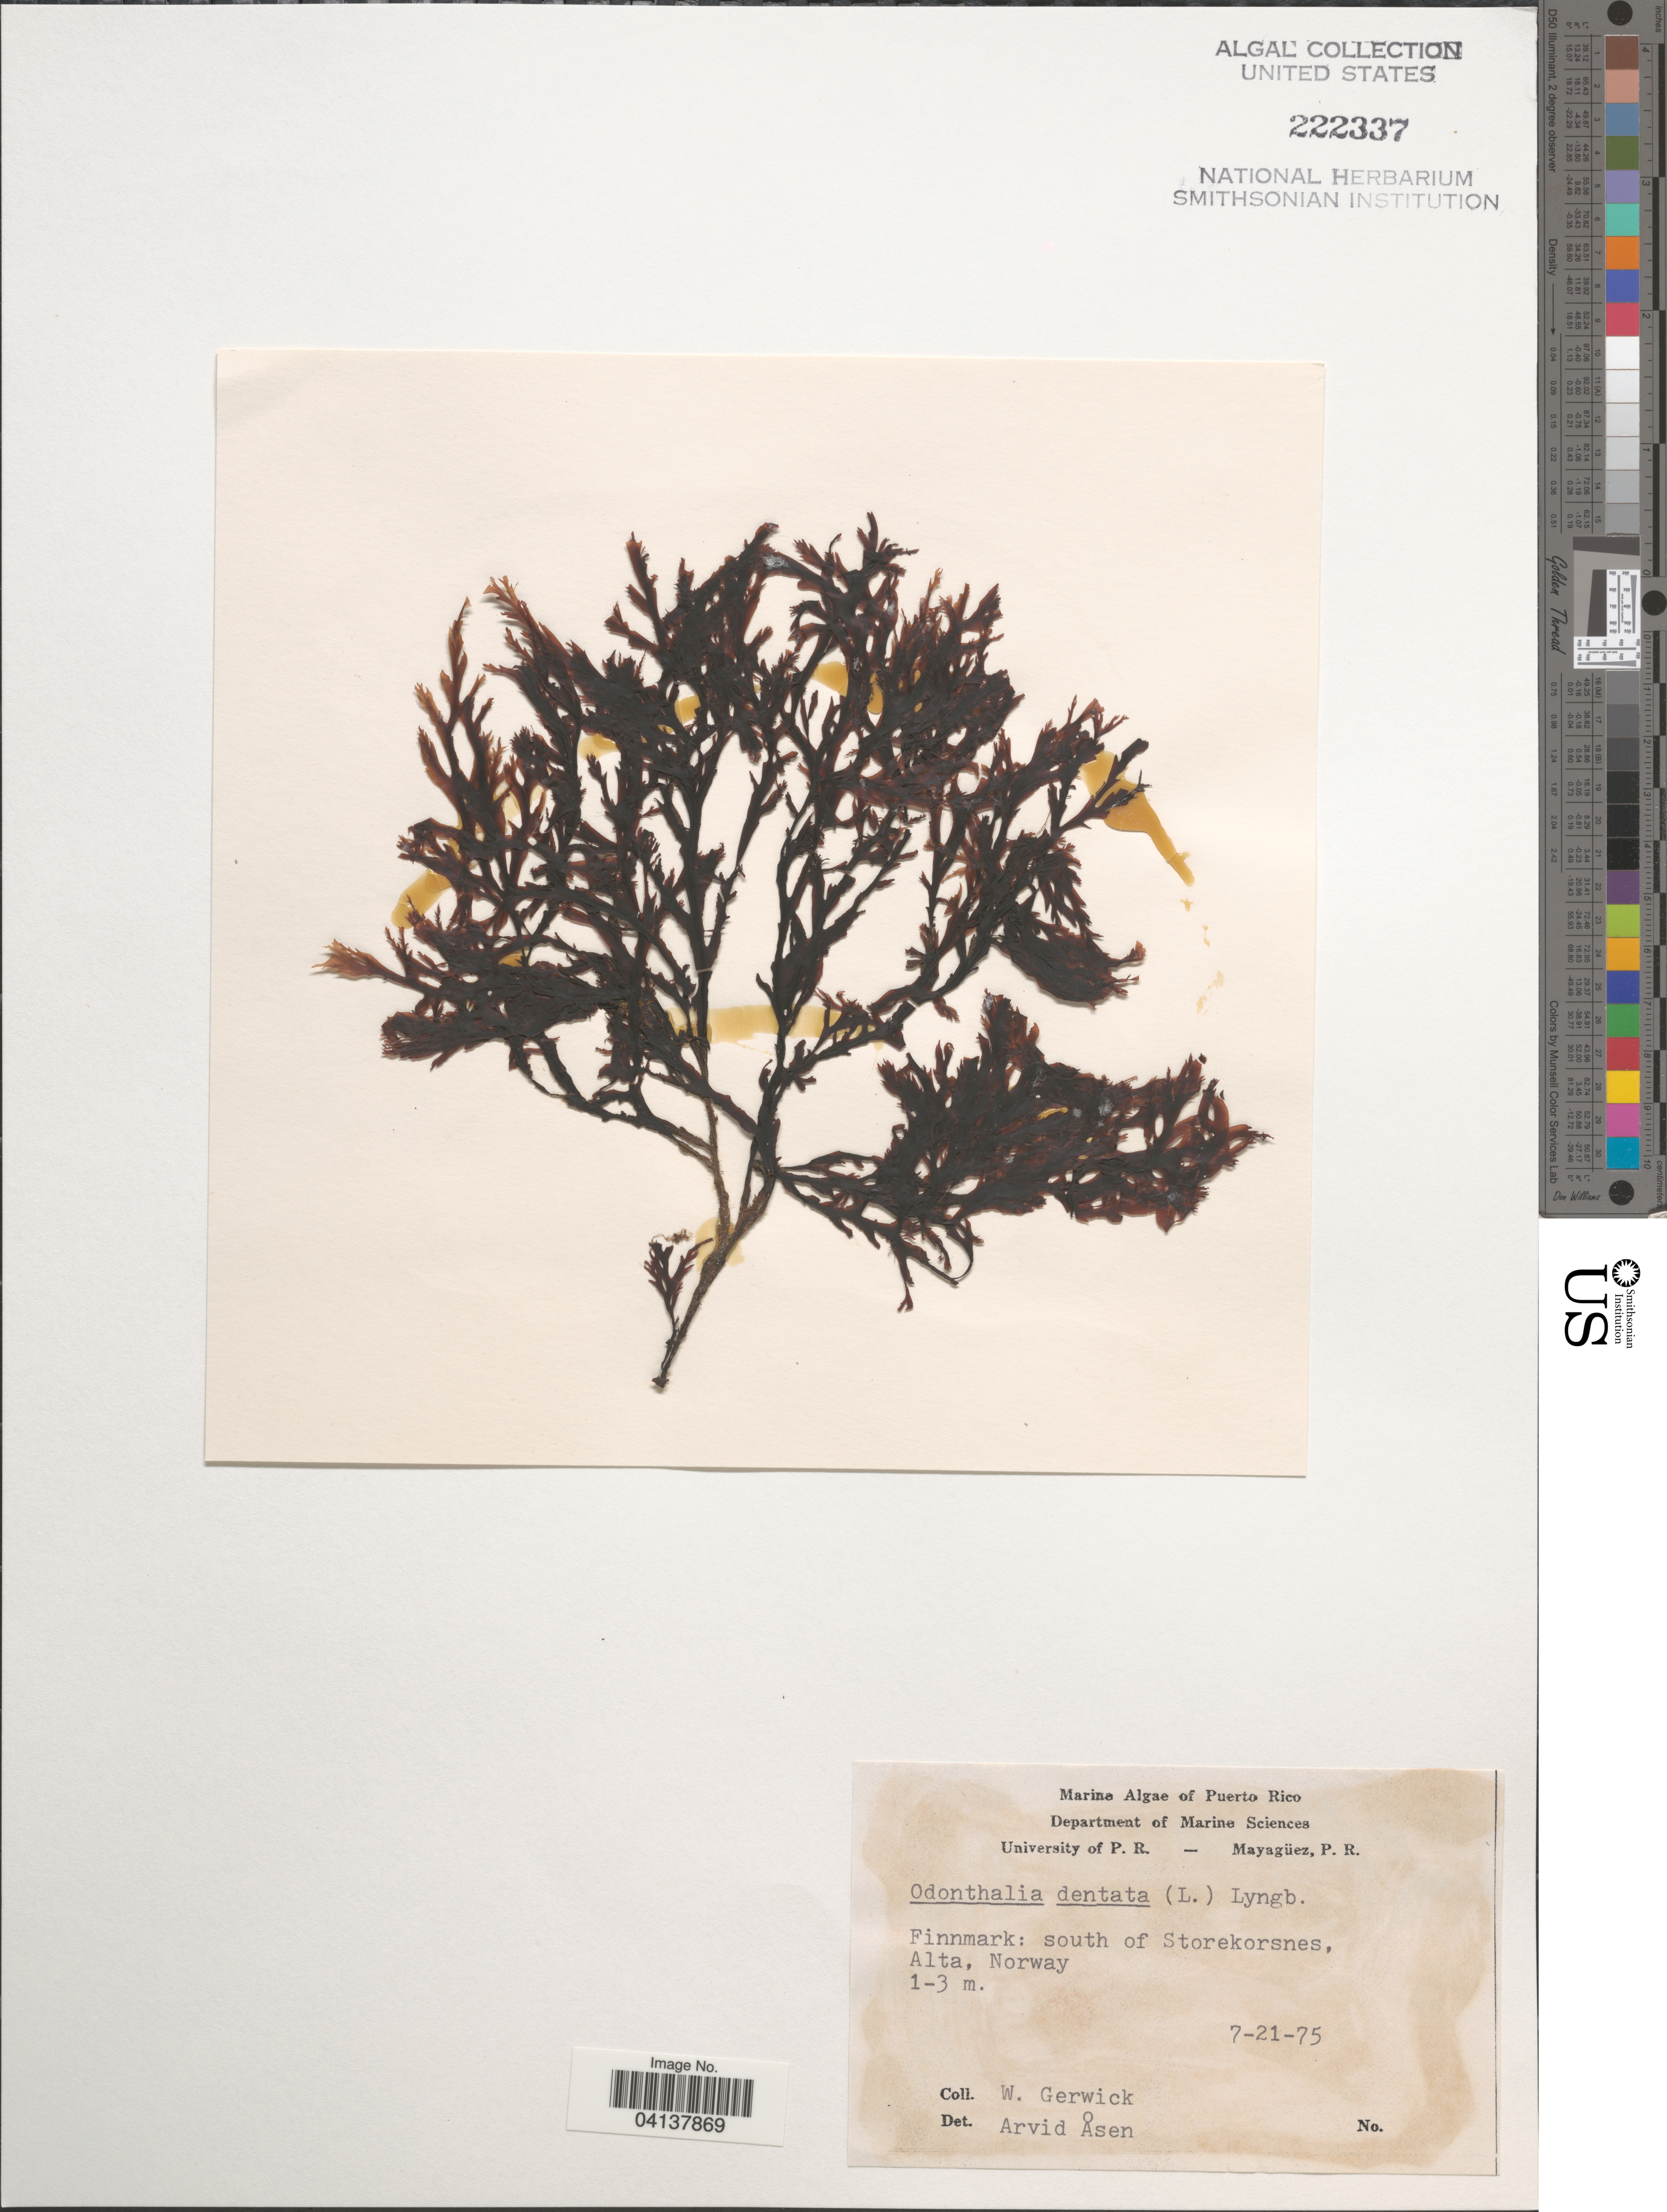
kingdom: Plantae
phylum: Rhodophyta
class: Florideophyceae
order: Ceramiales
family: Rhodomelaceae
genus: Odonthalia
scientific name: Odonthalia dentata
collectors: W. Gerwick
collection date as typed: Transcribed d/m/y: 21/7/75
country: Norway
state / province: Finnmark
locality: South of Storekorsnes, Alta.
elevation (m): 1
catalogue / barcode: US 222337